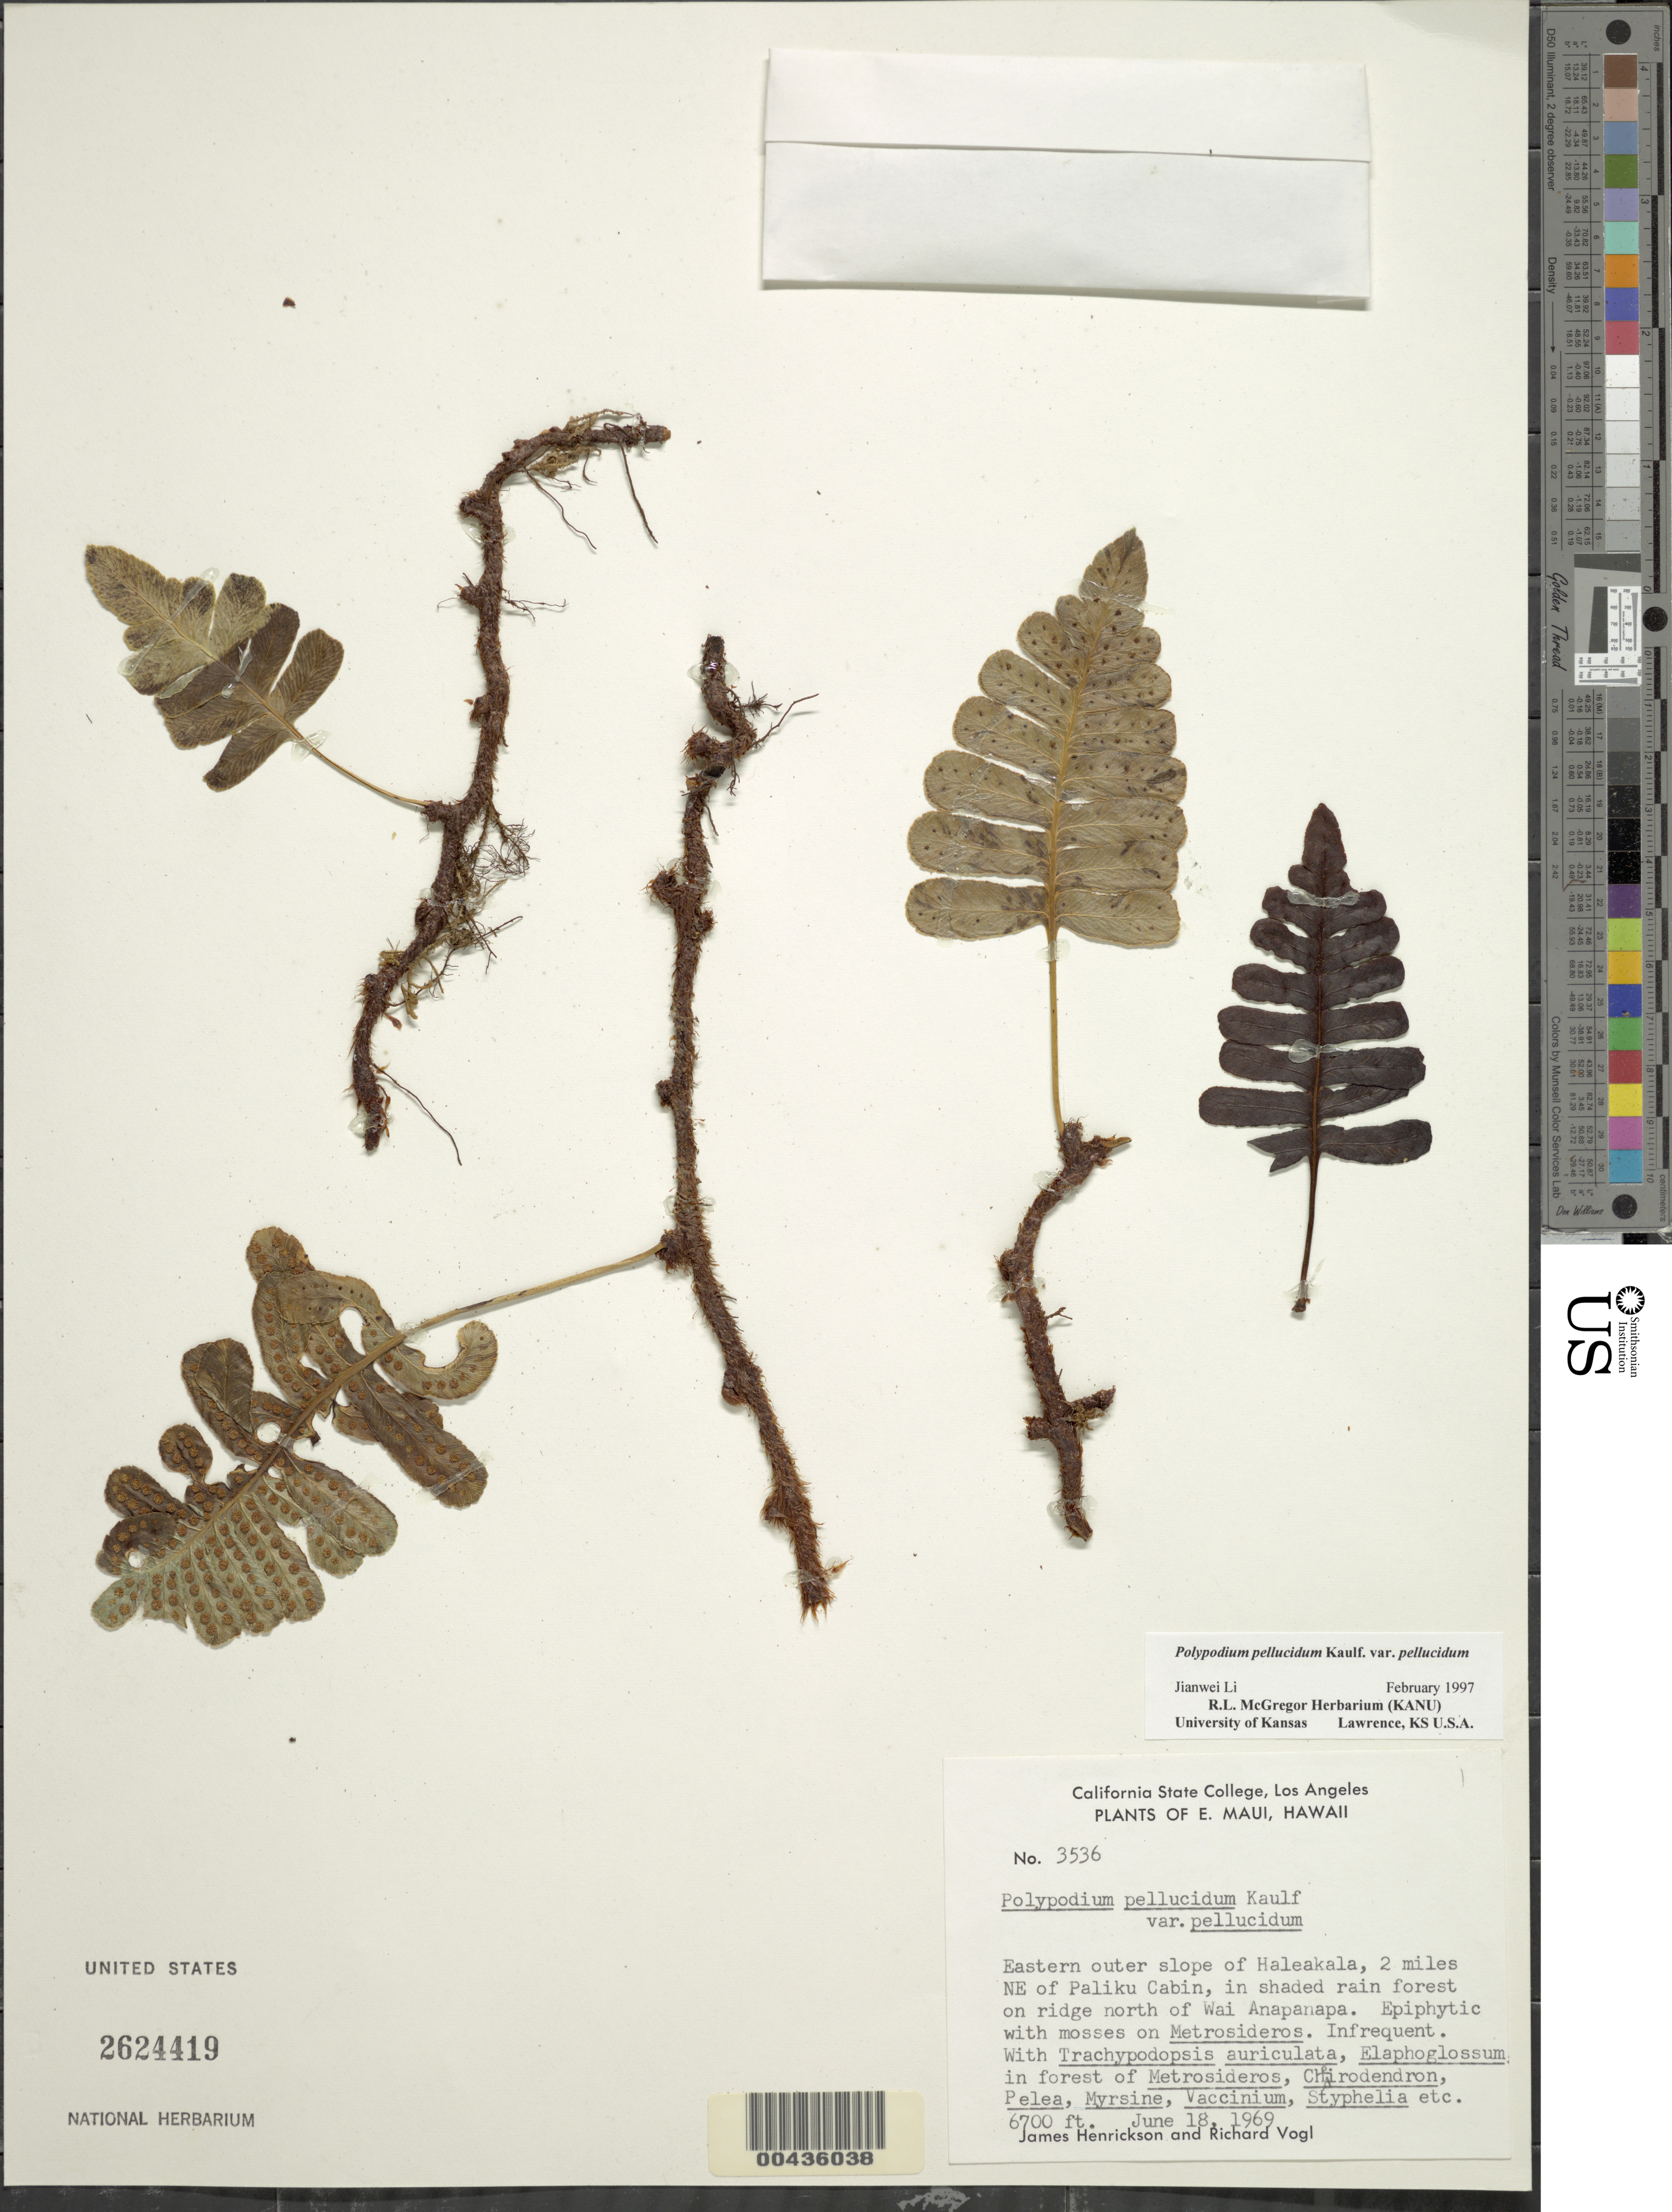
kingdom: Plantae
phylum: Tracheophyta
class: Polypodiopsida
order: Polypodiales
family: Polypodiaceae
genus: Polypodium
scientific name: Polypodium pellucidum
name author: Kaulf.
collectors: J. S. Henrickson & R. Vogl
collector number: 3536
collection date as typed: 18 Jun 1969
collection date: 1969-06-18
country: United States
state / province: Hawaii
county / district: Maui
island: Maui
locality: Eastern outer slope of Haleakala, 2 mi NE of Paliku Cabin, E Maui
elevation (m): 2042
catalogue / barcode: US 2624419